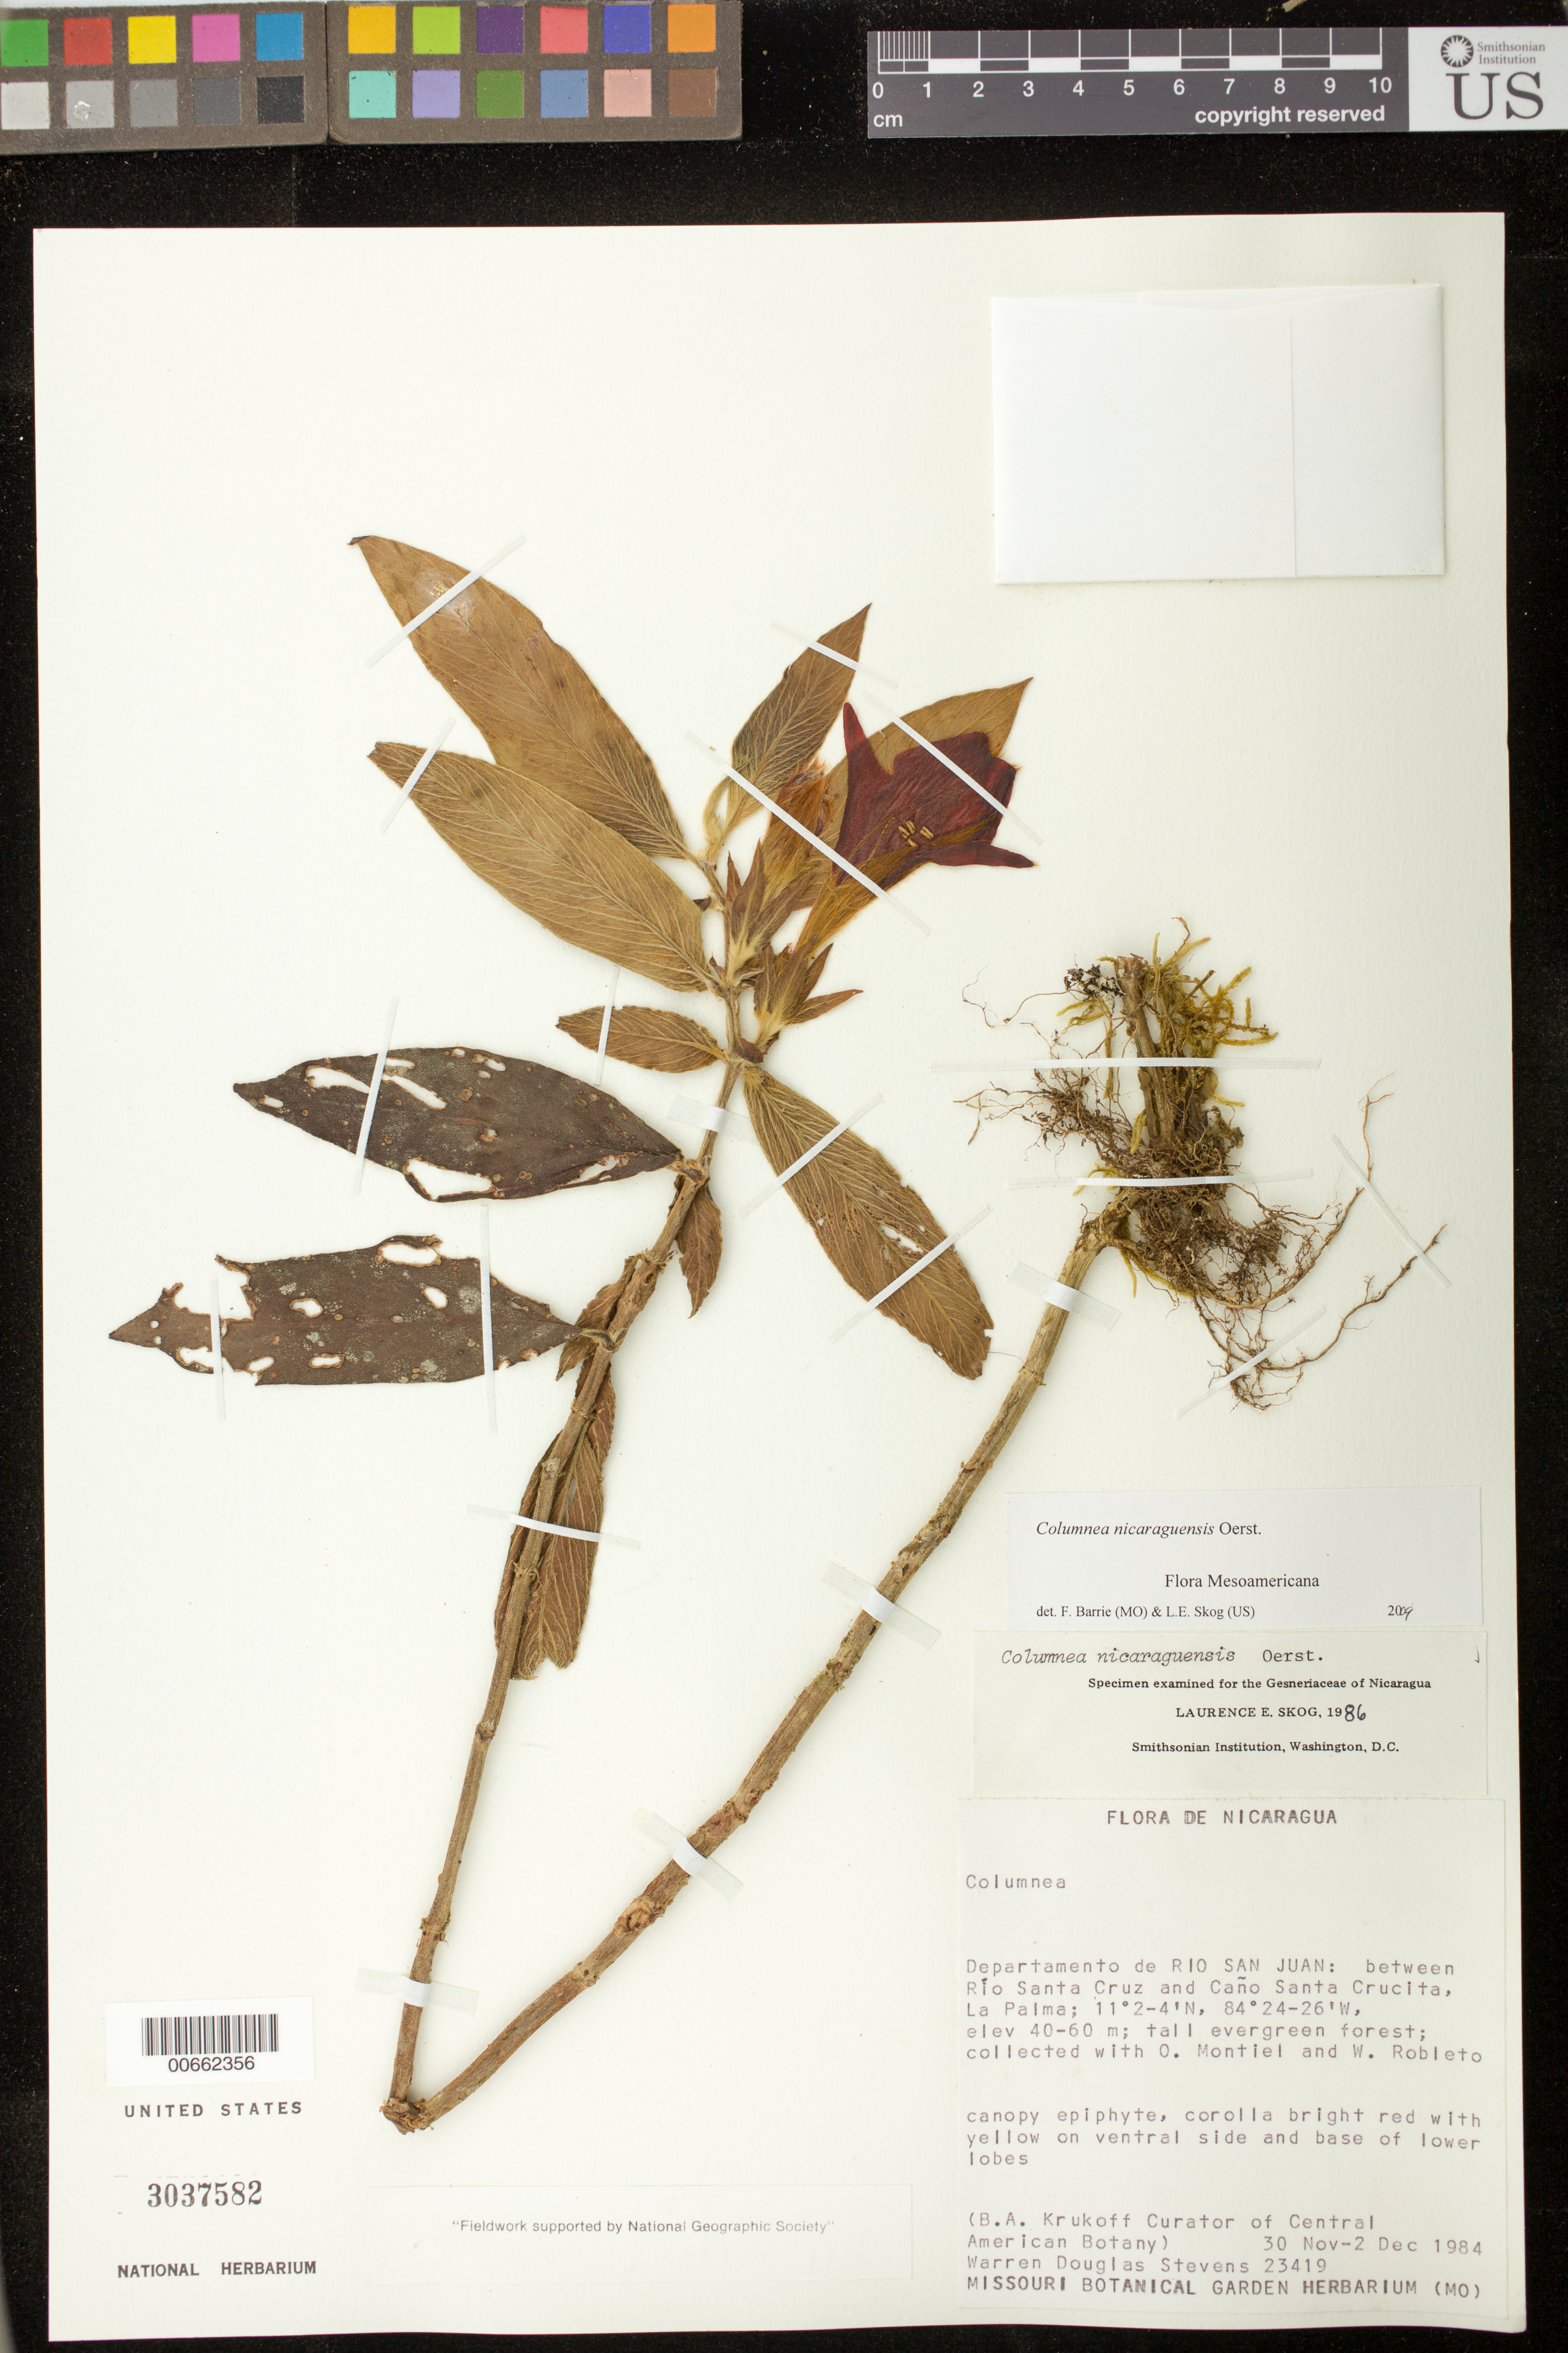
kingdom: Plantae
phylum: Tracheophyta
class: Magnoliopsida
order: Lamiales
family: Gesneriaceae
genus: Columnea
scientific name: Columnea nicaraguensis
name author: Oerst.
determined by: Skog, Laurence E.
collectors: W. D. Stevens, O. Montiel & W. Robleto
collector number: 23419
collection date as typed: Nov-Dec 1984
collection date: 1984-11/1984-12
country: Nicaragua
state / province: Rio San Juan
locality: between Río Santa Cruz and Caño Santa Crucita, La Palma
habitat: tall evergreen forest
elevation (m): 40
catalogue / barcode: US 3037582